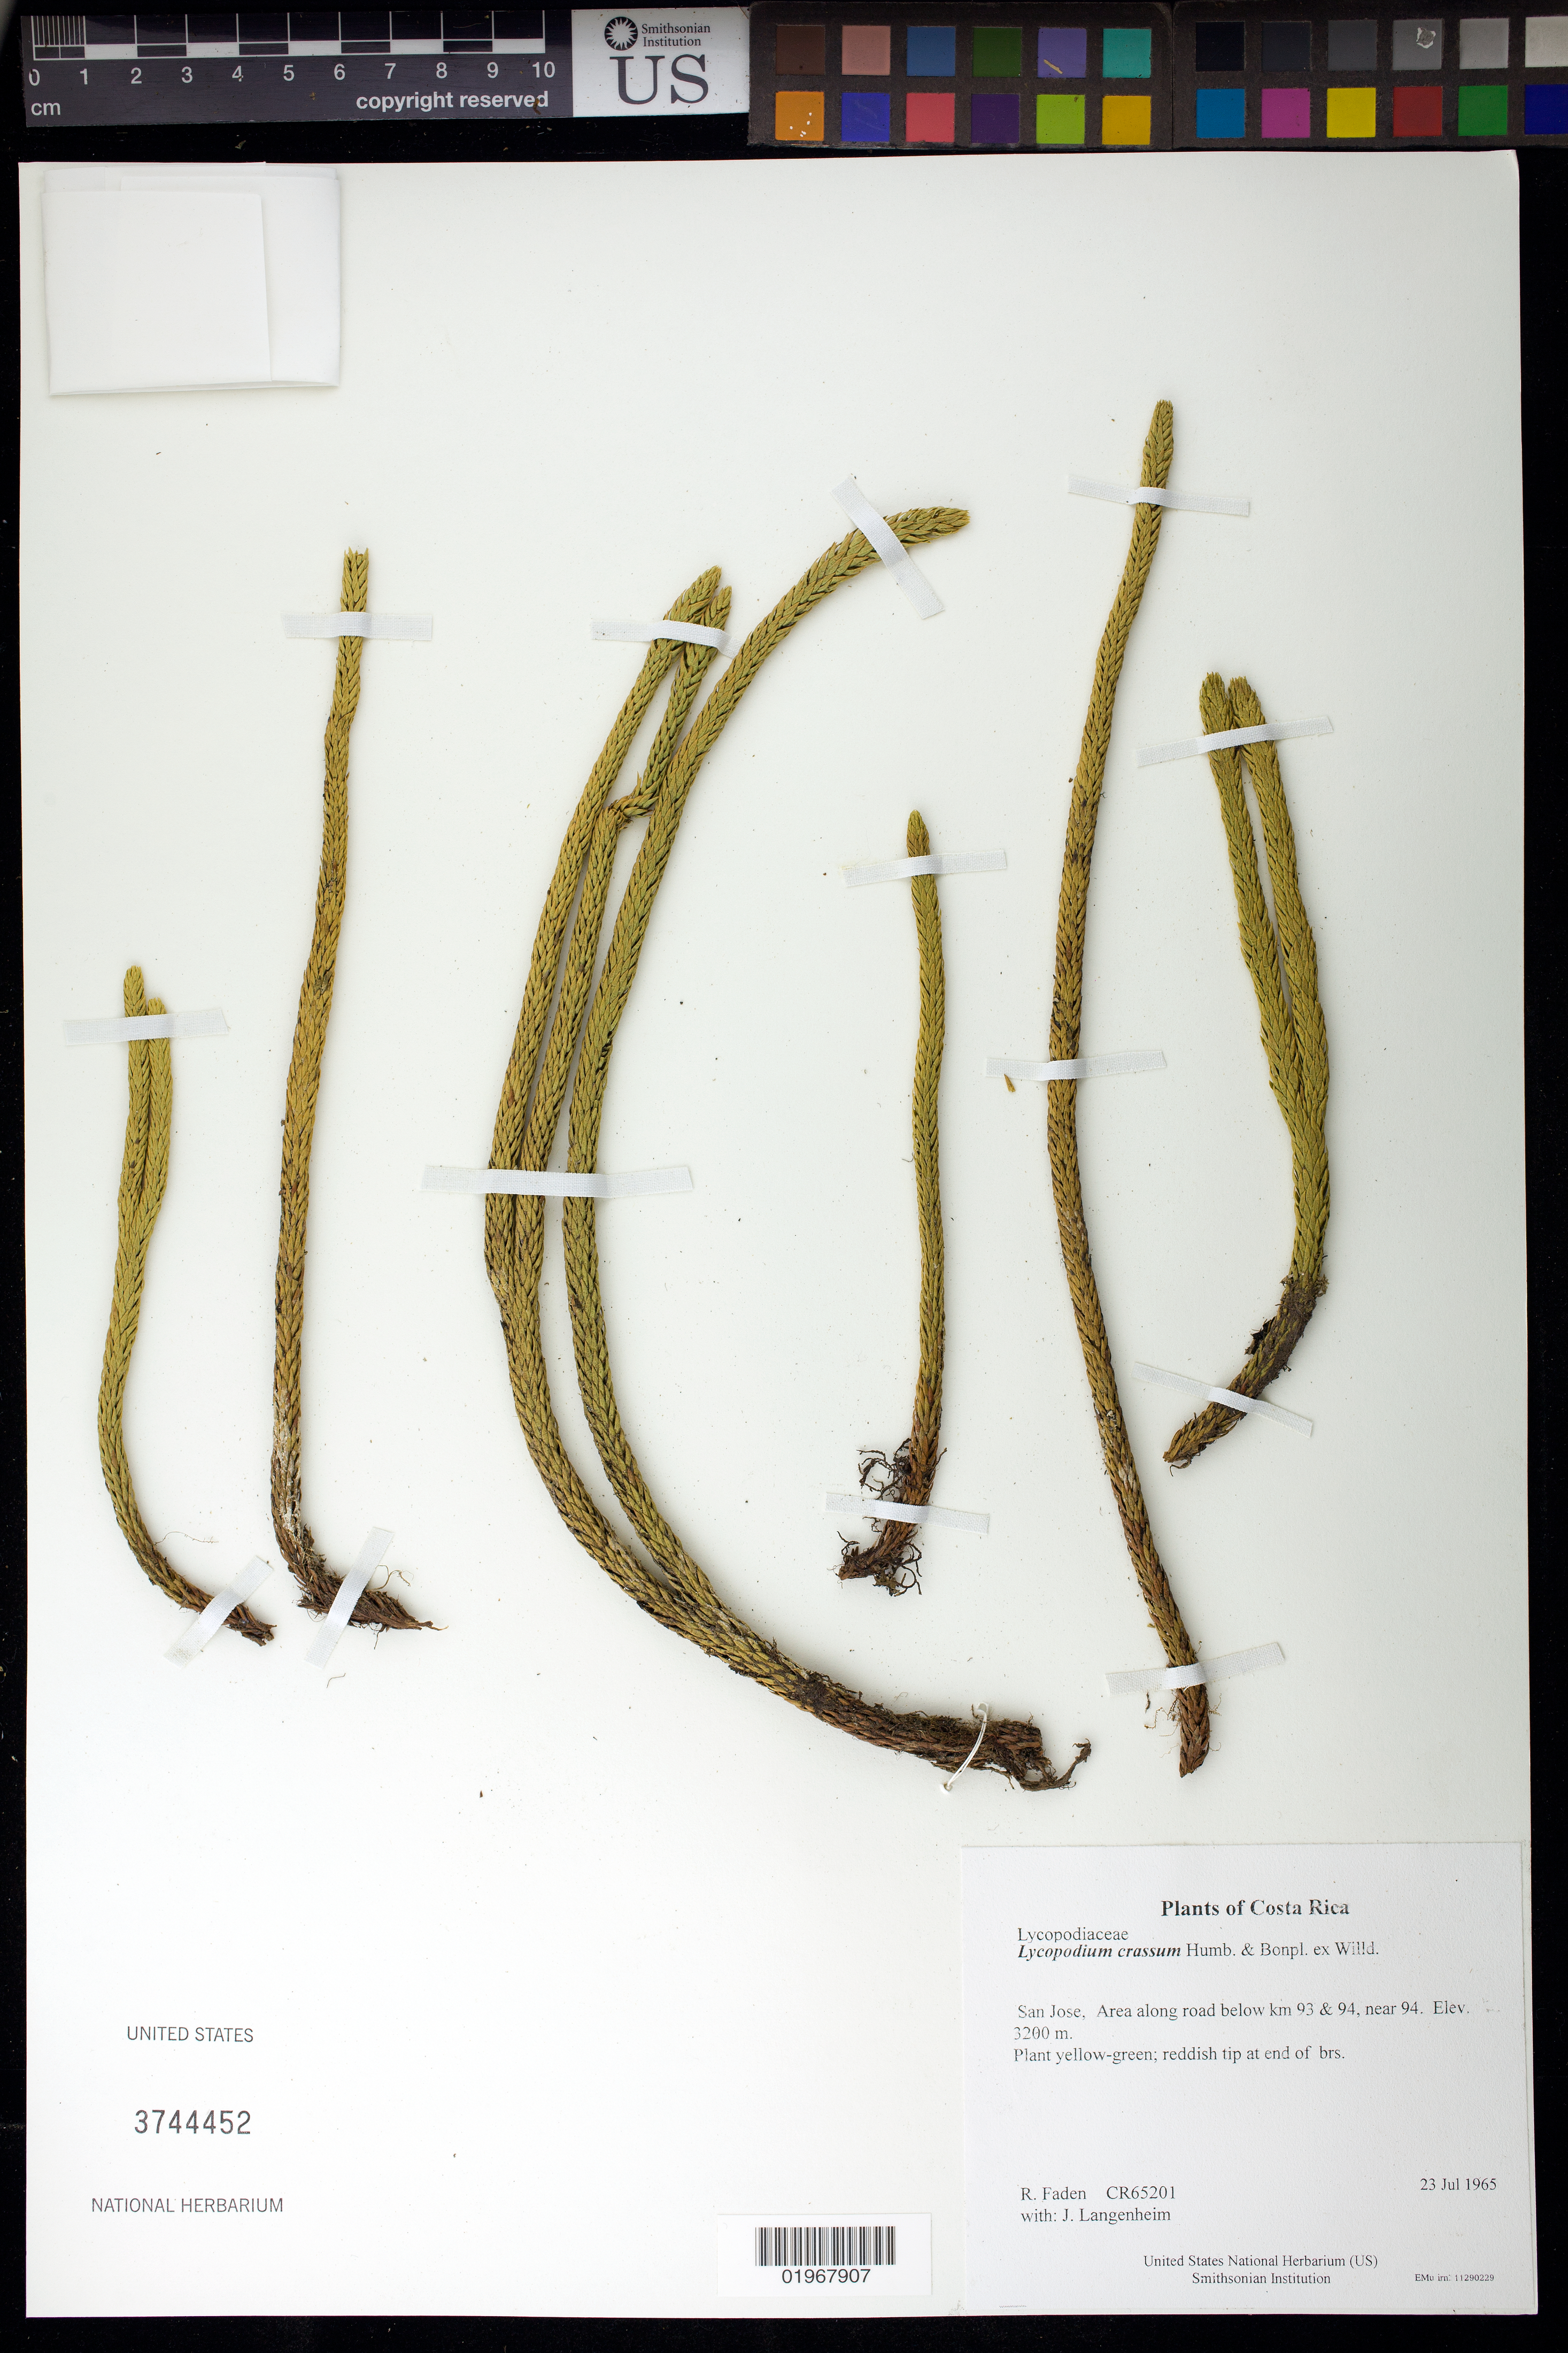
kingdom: Plantae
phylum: Tracheophyta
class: Lycopodiopsida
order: Lycopodiales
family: Lycopodiaceae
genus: Phlegmariurus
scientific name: Phlegmariurus crassus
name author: (Humb. & Bonpl. ex Willd.) B. Øllg.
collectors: R. B. Faden & J. Langenheim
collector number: CR65201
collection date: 1965-07-23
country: Costa Rica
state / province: San Jose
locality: Area along road below km 93 & 94, near 94.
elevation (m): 3200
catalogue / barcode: US 3744452